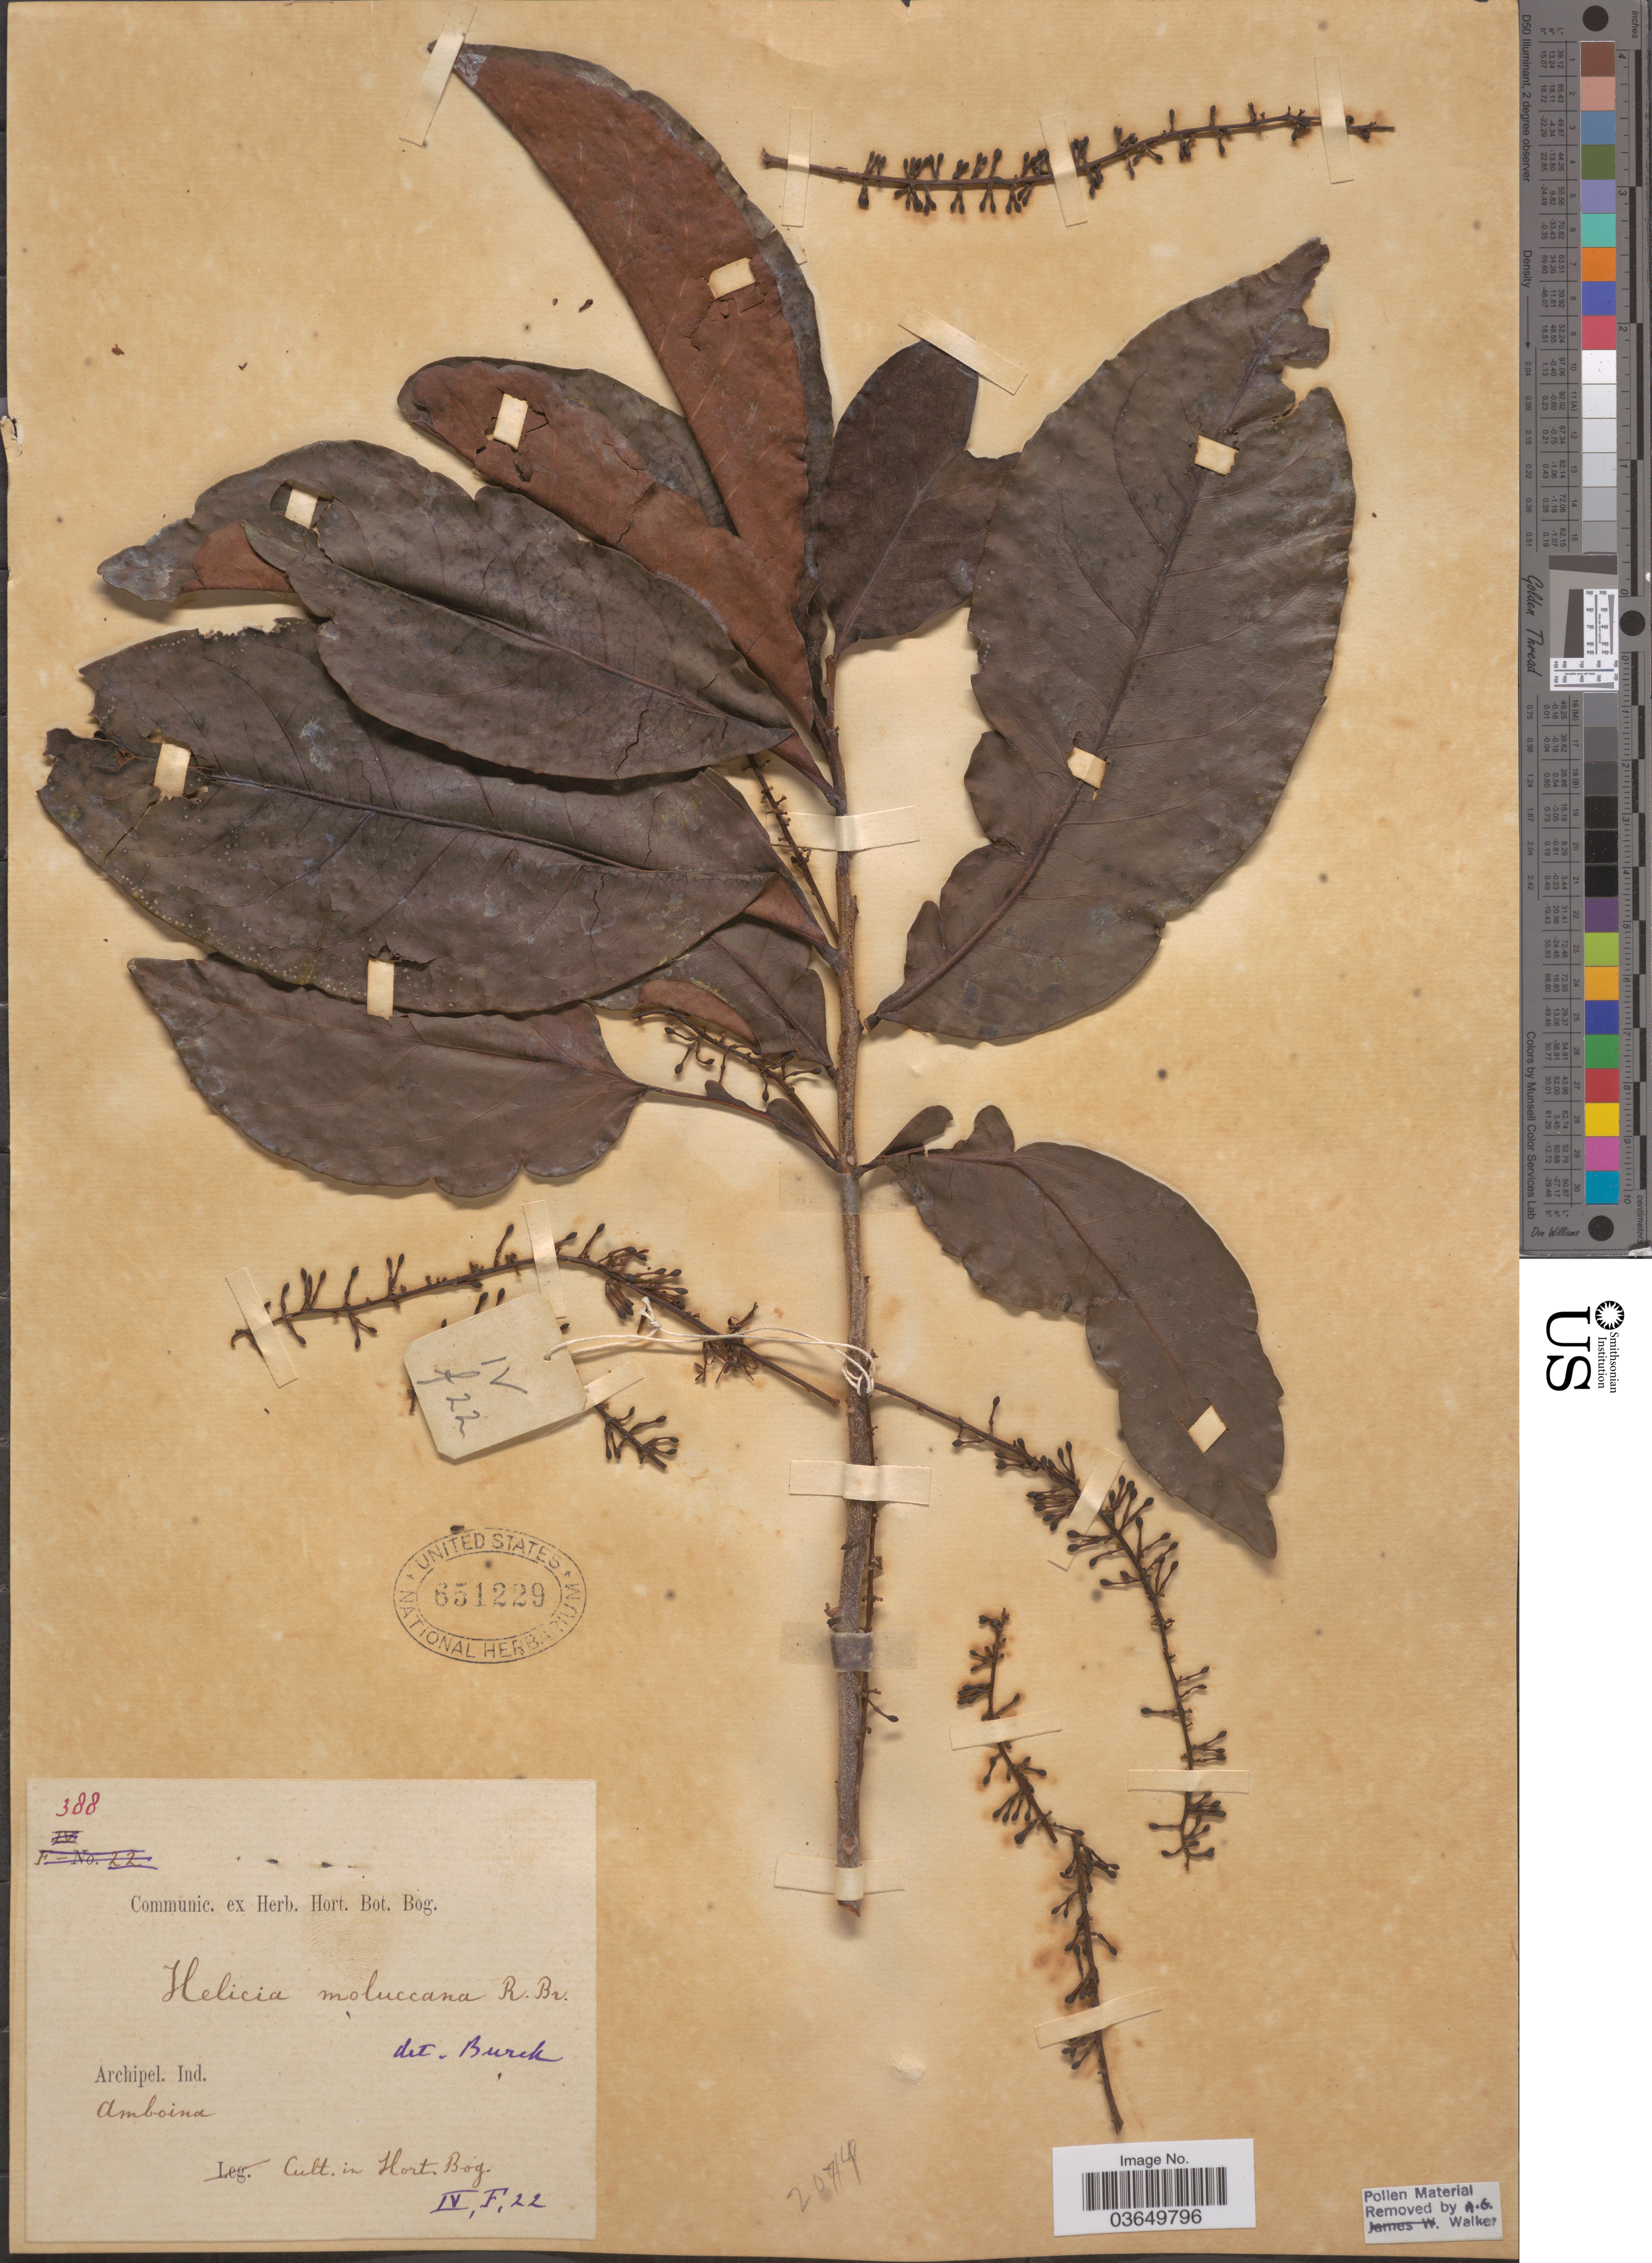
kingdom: Plantae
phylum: Tracheophyta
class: Magnoliopsida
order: Proteales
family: Proteaceae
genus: Helicia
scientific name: Helicia moluccana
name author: (R. Br.) Blume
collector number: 388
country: Indonesia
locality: Archipel. Ind. Amboina [unsure placement] Cult. in Hort. Bog IV, F, 22.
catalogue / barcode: US 651229